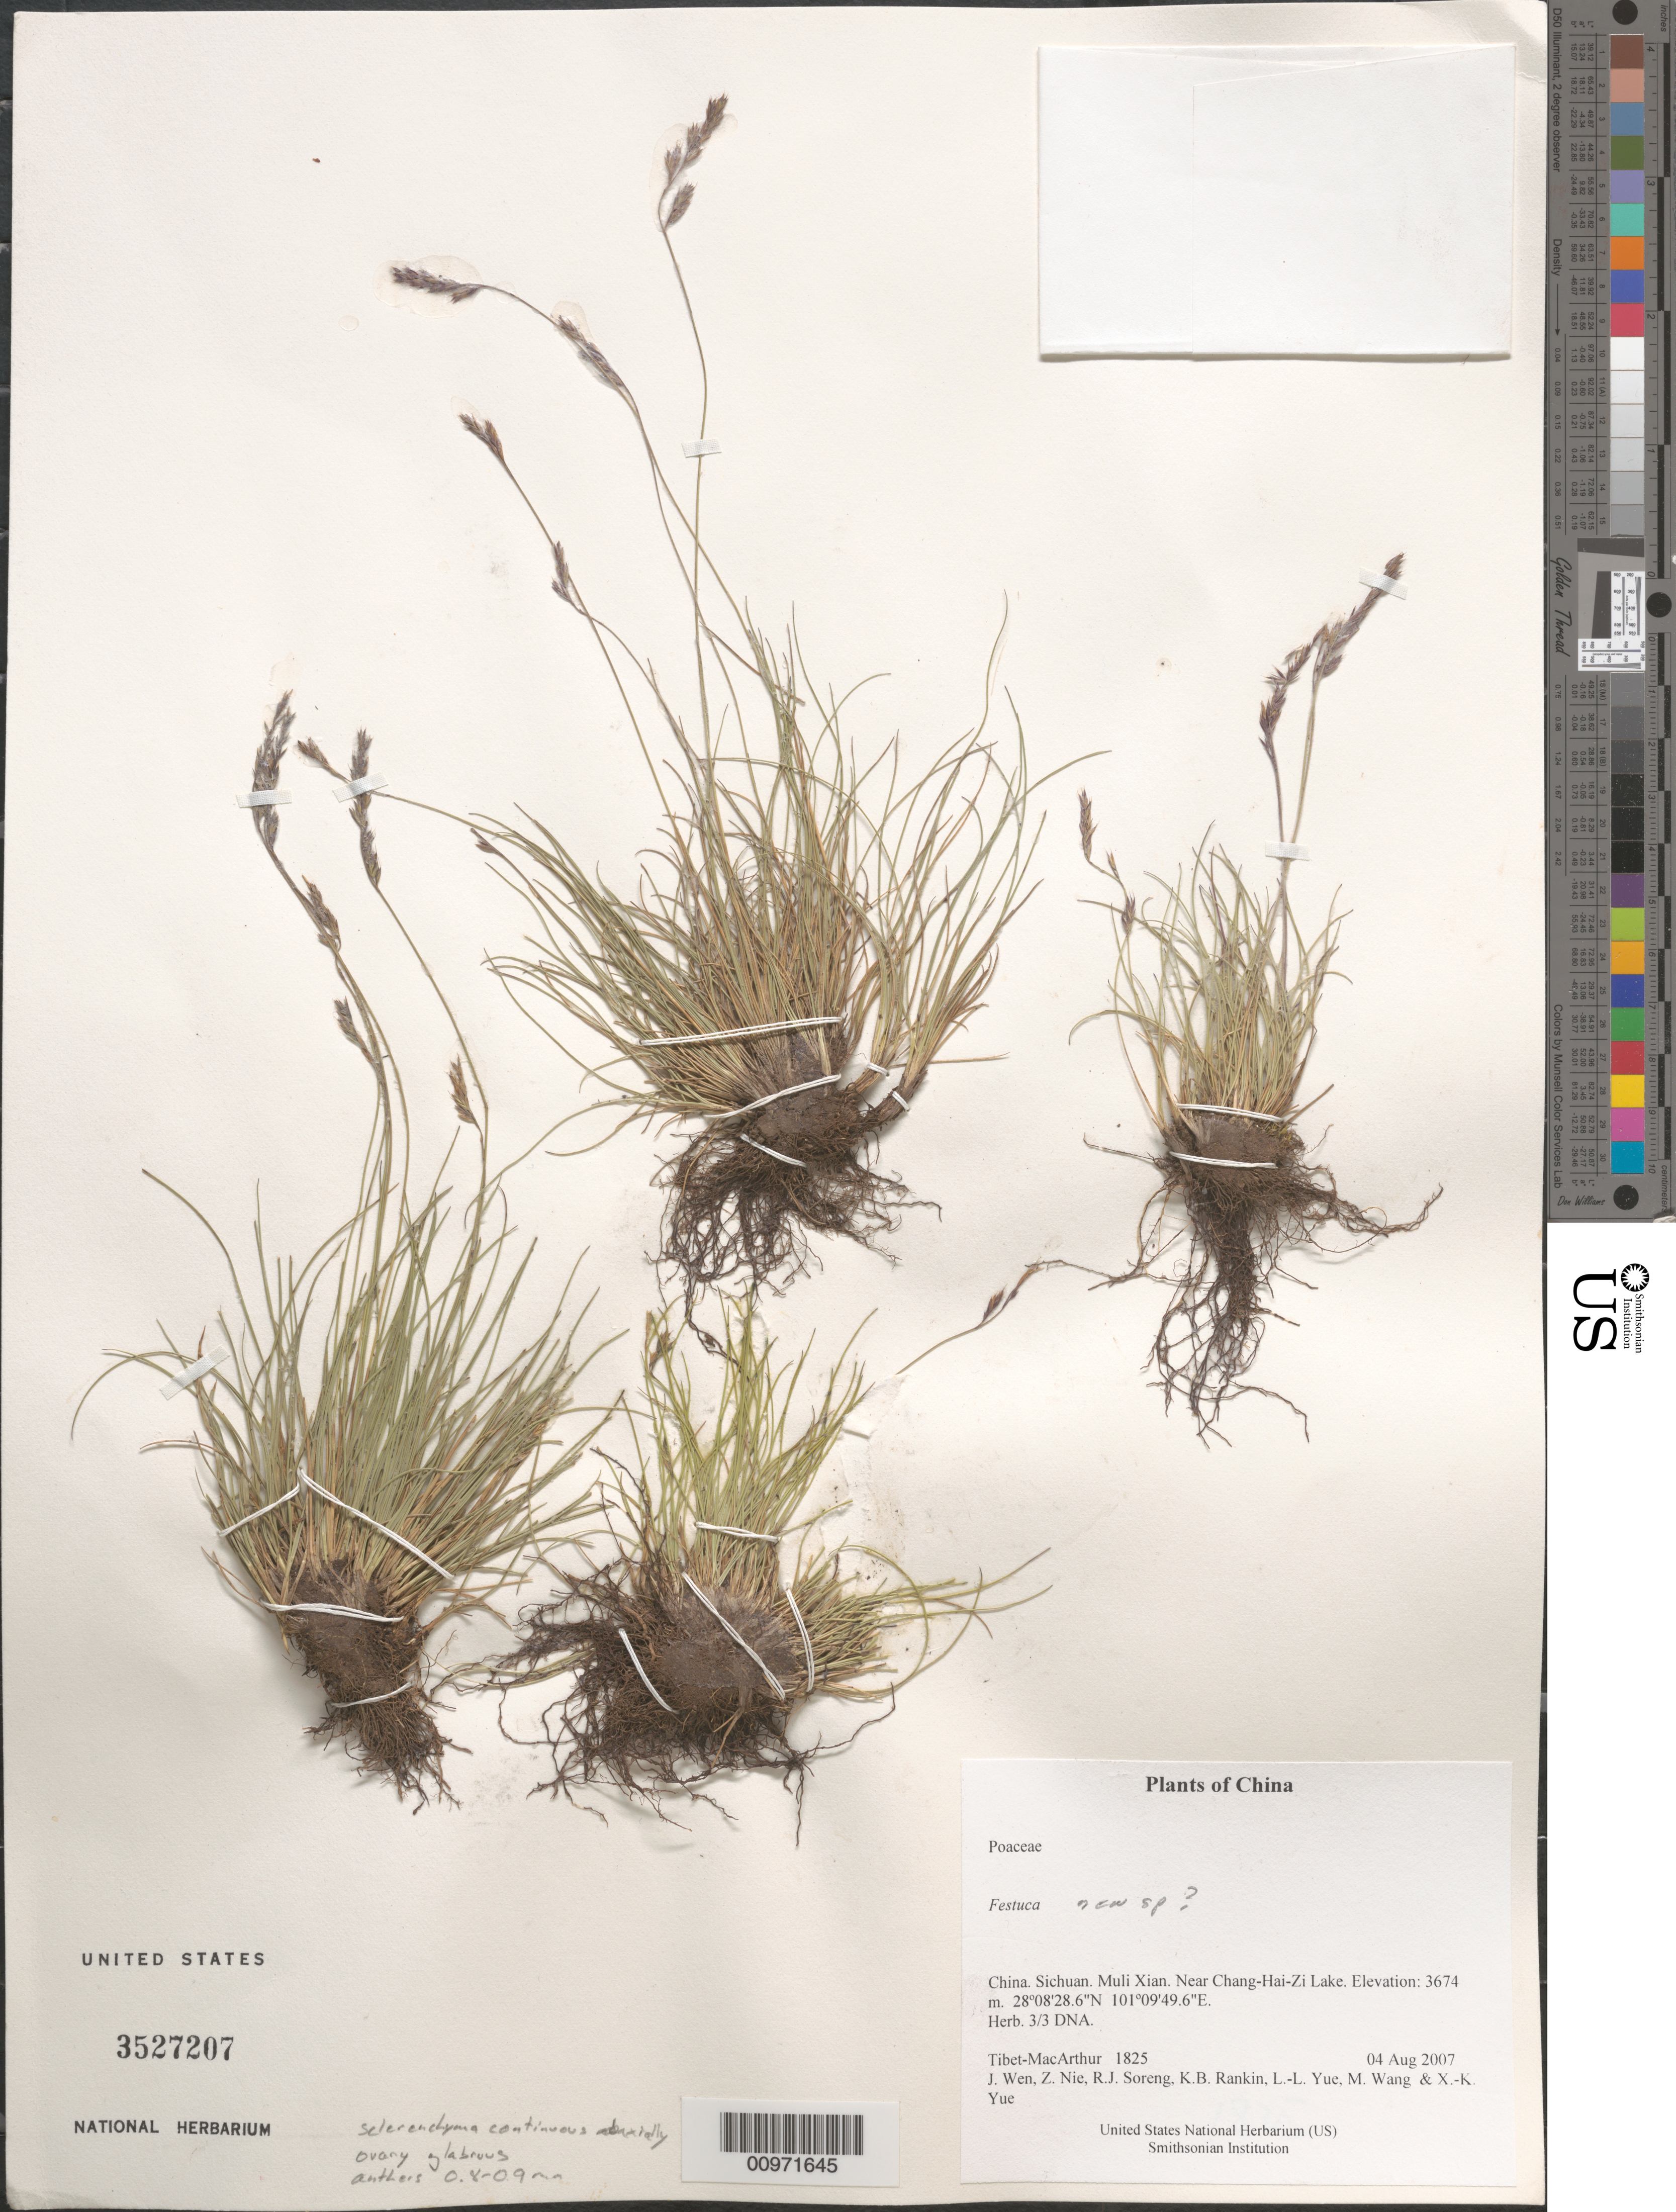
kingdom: Plantae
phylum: Tracheophyta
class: Liliopsida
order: Poales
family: Poaceae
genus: Festuca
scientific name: Festuca sp.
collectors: Tibet-MacArthur, J. Wen, Z. Nie, R. J. Soreng, K. Rankin, L. Yue, M. Wang & X. Yue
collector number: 1825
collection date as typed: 04 Aug 2007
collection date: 2007-08-04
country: China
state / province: Sichuan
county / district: Muli Xian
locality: Near Chang-Hai-Zi Lake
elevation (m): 3674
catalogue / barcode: US 3527207